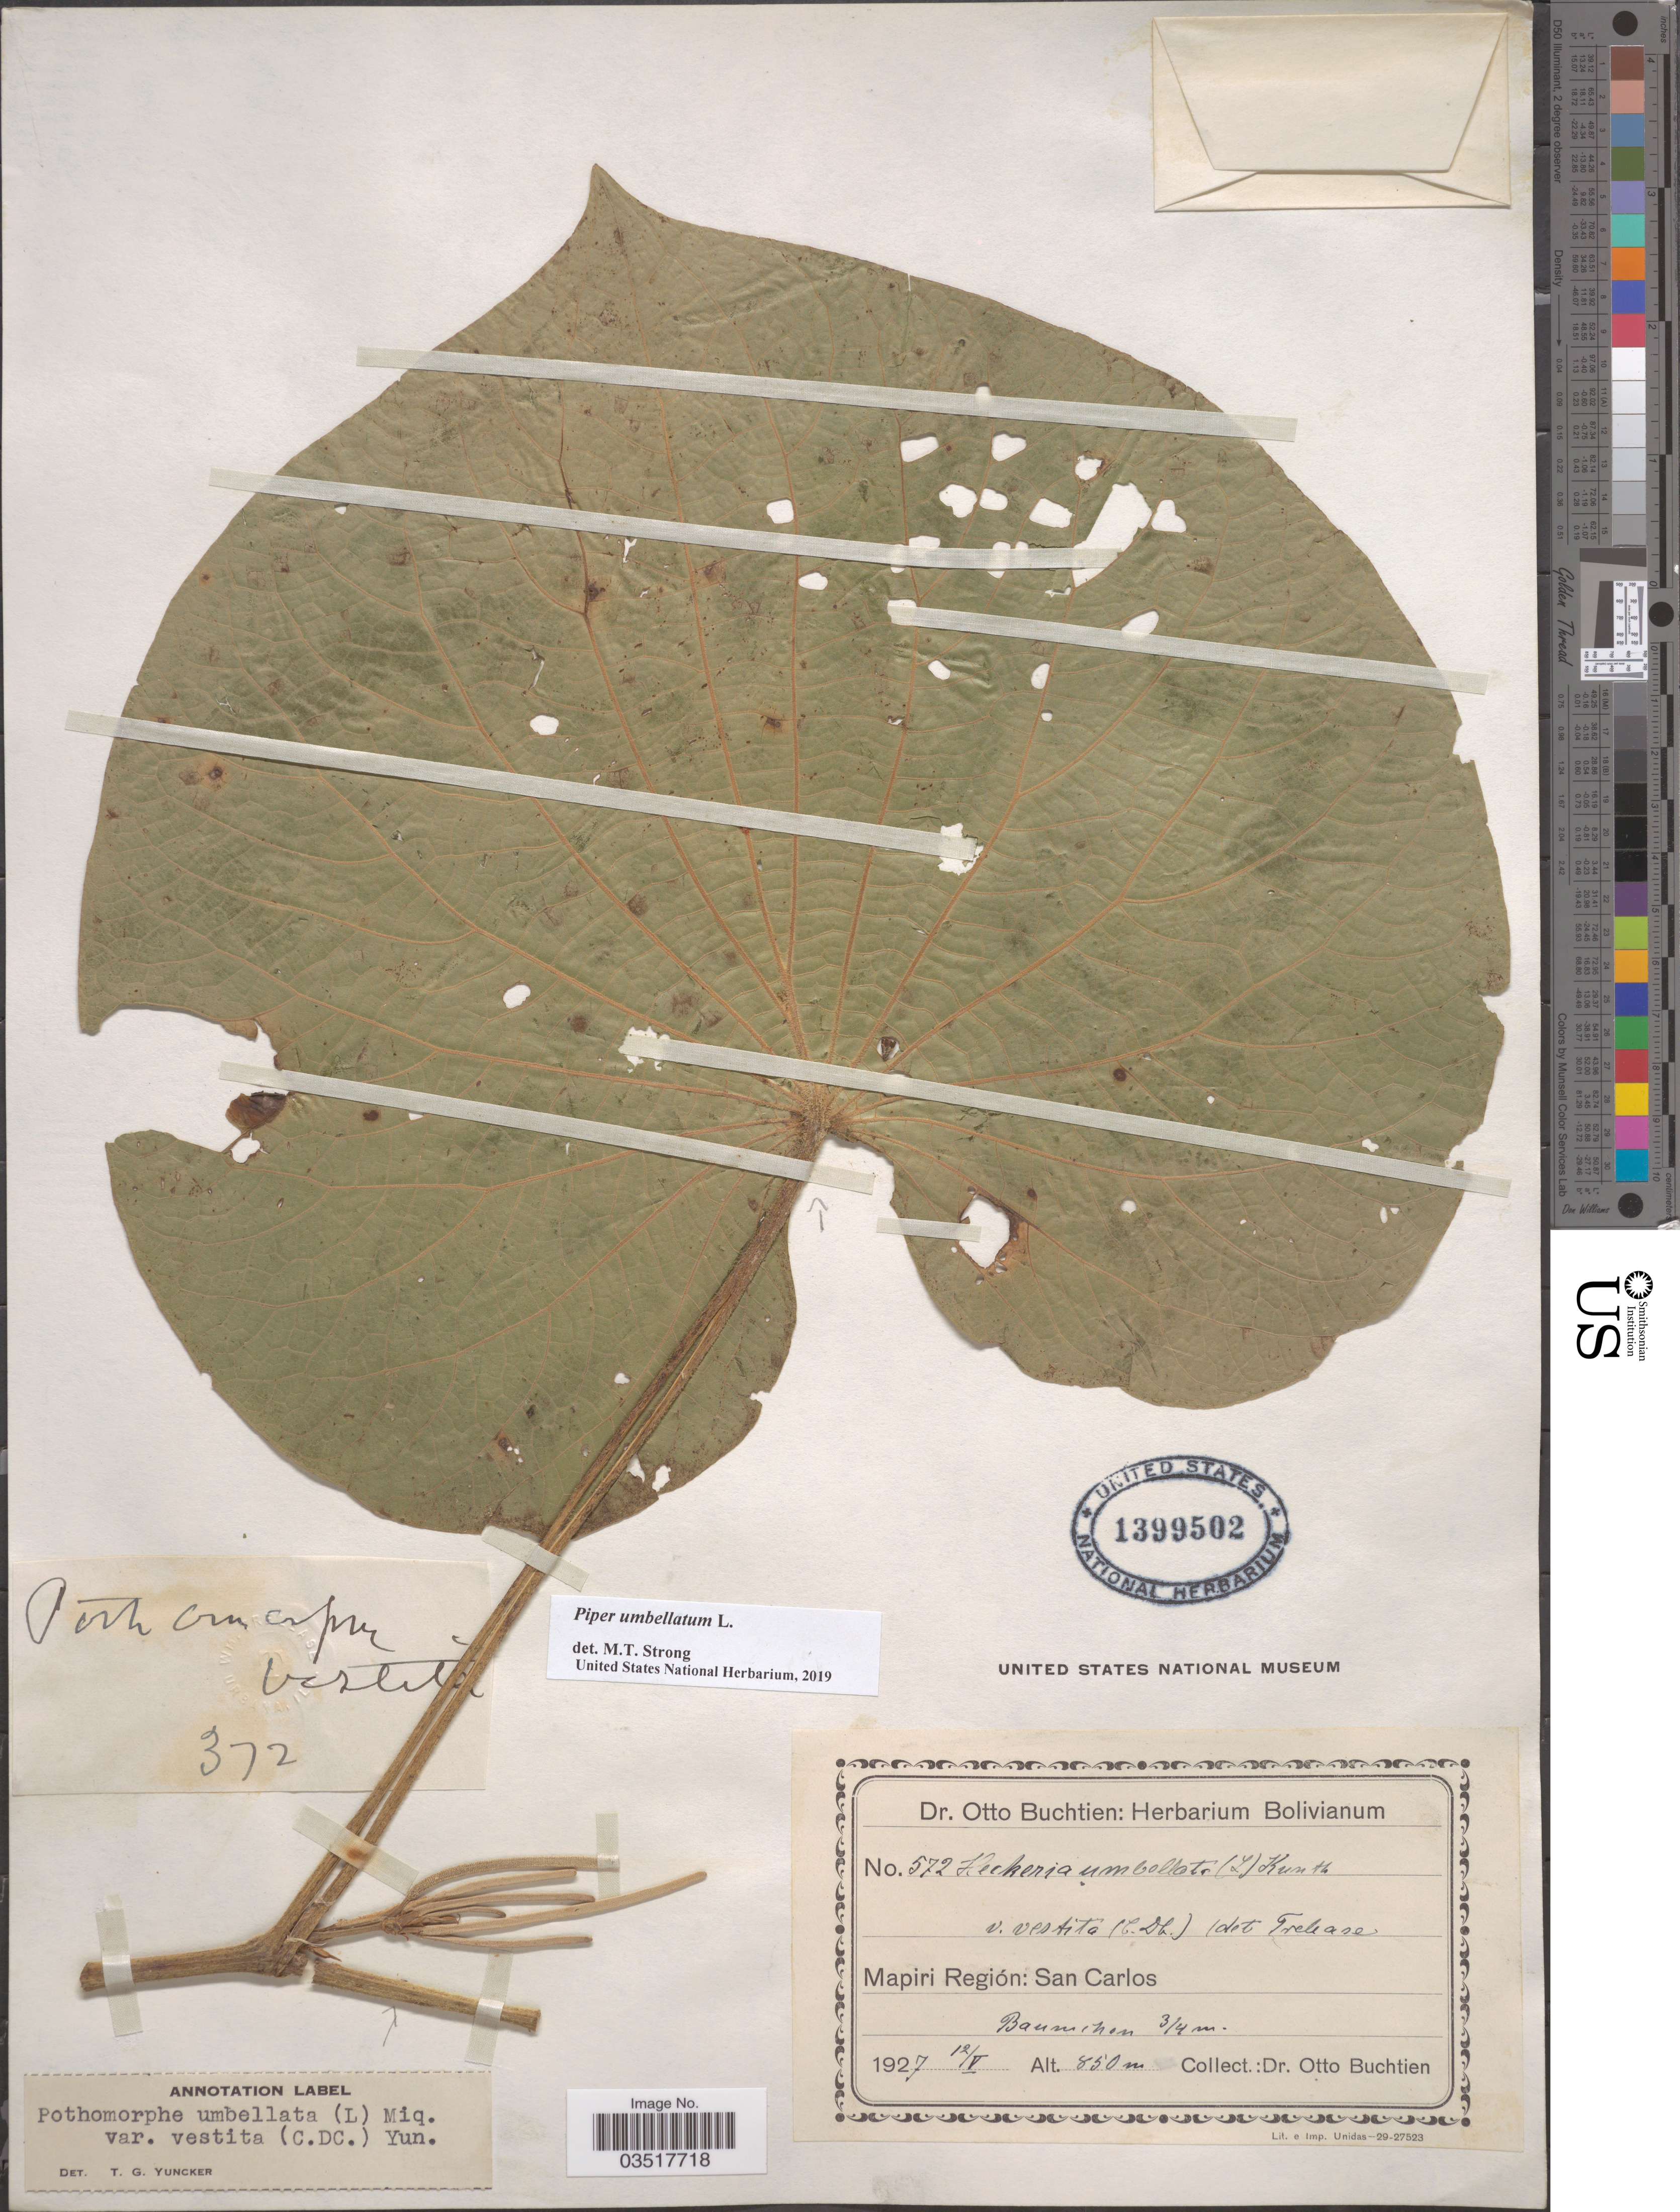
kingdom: Plantae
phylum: Tracheophyta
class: Magnoliopsida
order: Piperales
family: Piperaceae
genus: Piper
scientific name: Piper umbellatum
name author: L.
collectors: O. Buchtien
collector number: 572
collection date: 1927-05-12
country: Bolivia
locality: Mapiri Región: San Carlos.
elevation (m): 850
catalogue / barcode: US 1399502